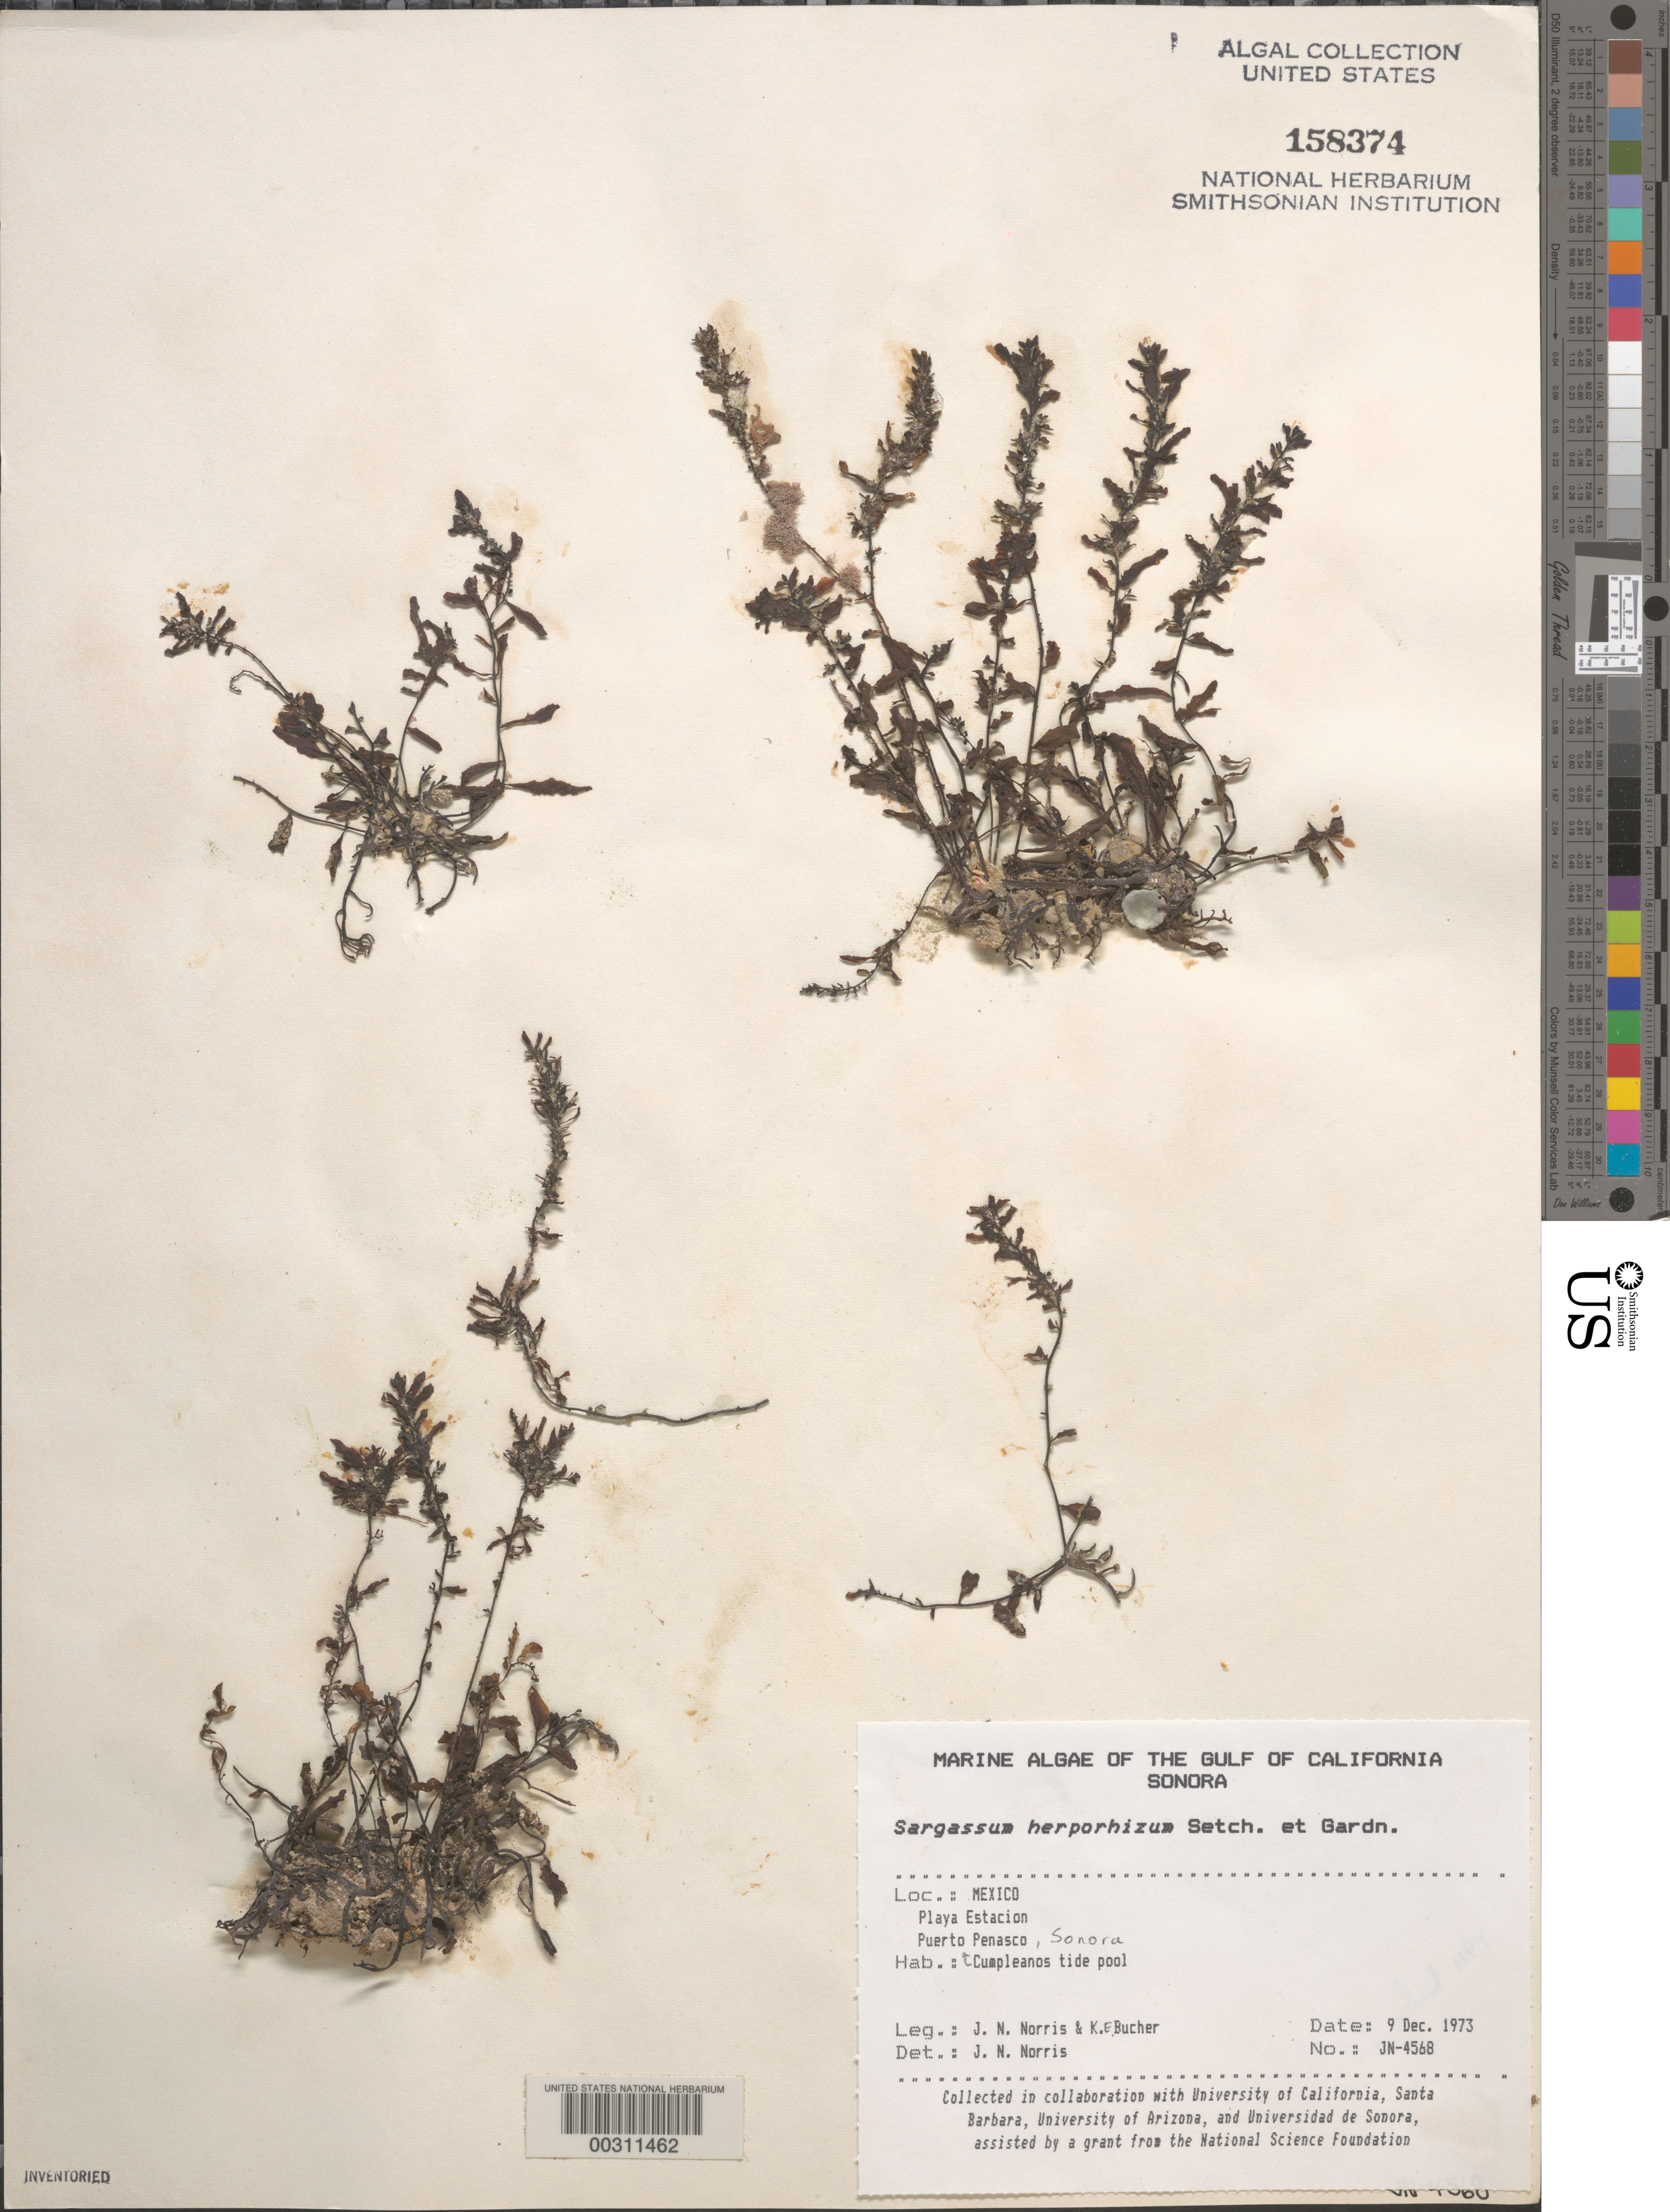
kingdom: Chromista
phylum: Ochrophyta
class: Phaeophyceae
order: Fucales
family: Sargassaceae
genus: Sargassum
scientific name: Sargassum herporhizum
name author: Setch. & N.L. Gardner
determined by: Norris, James N.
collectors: J. N. Norris & K. E. Bucher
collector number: JN-4568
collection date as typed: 09 Dec 1973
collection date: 1973-12-09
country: Mexico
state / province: Sonora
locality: Playa Estacion, Puerto Penasco, Cumpleanos tide pool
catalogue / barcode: US 158374